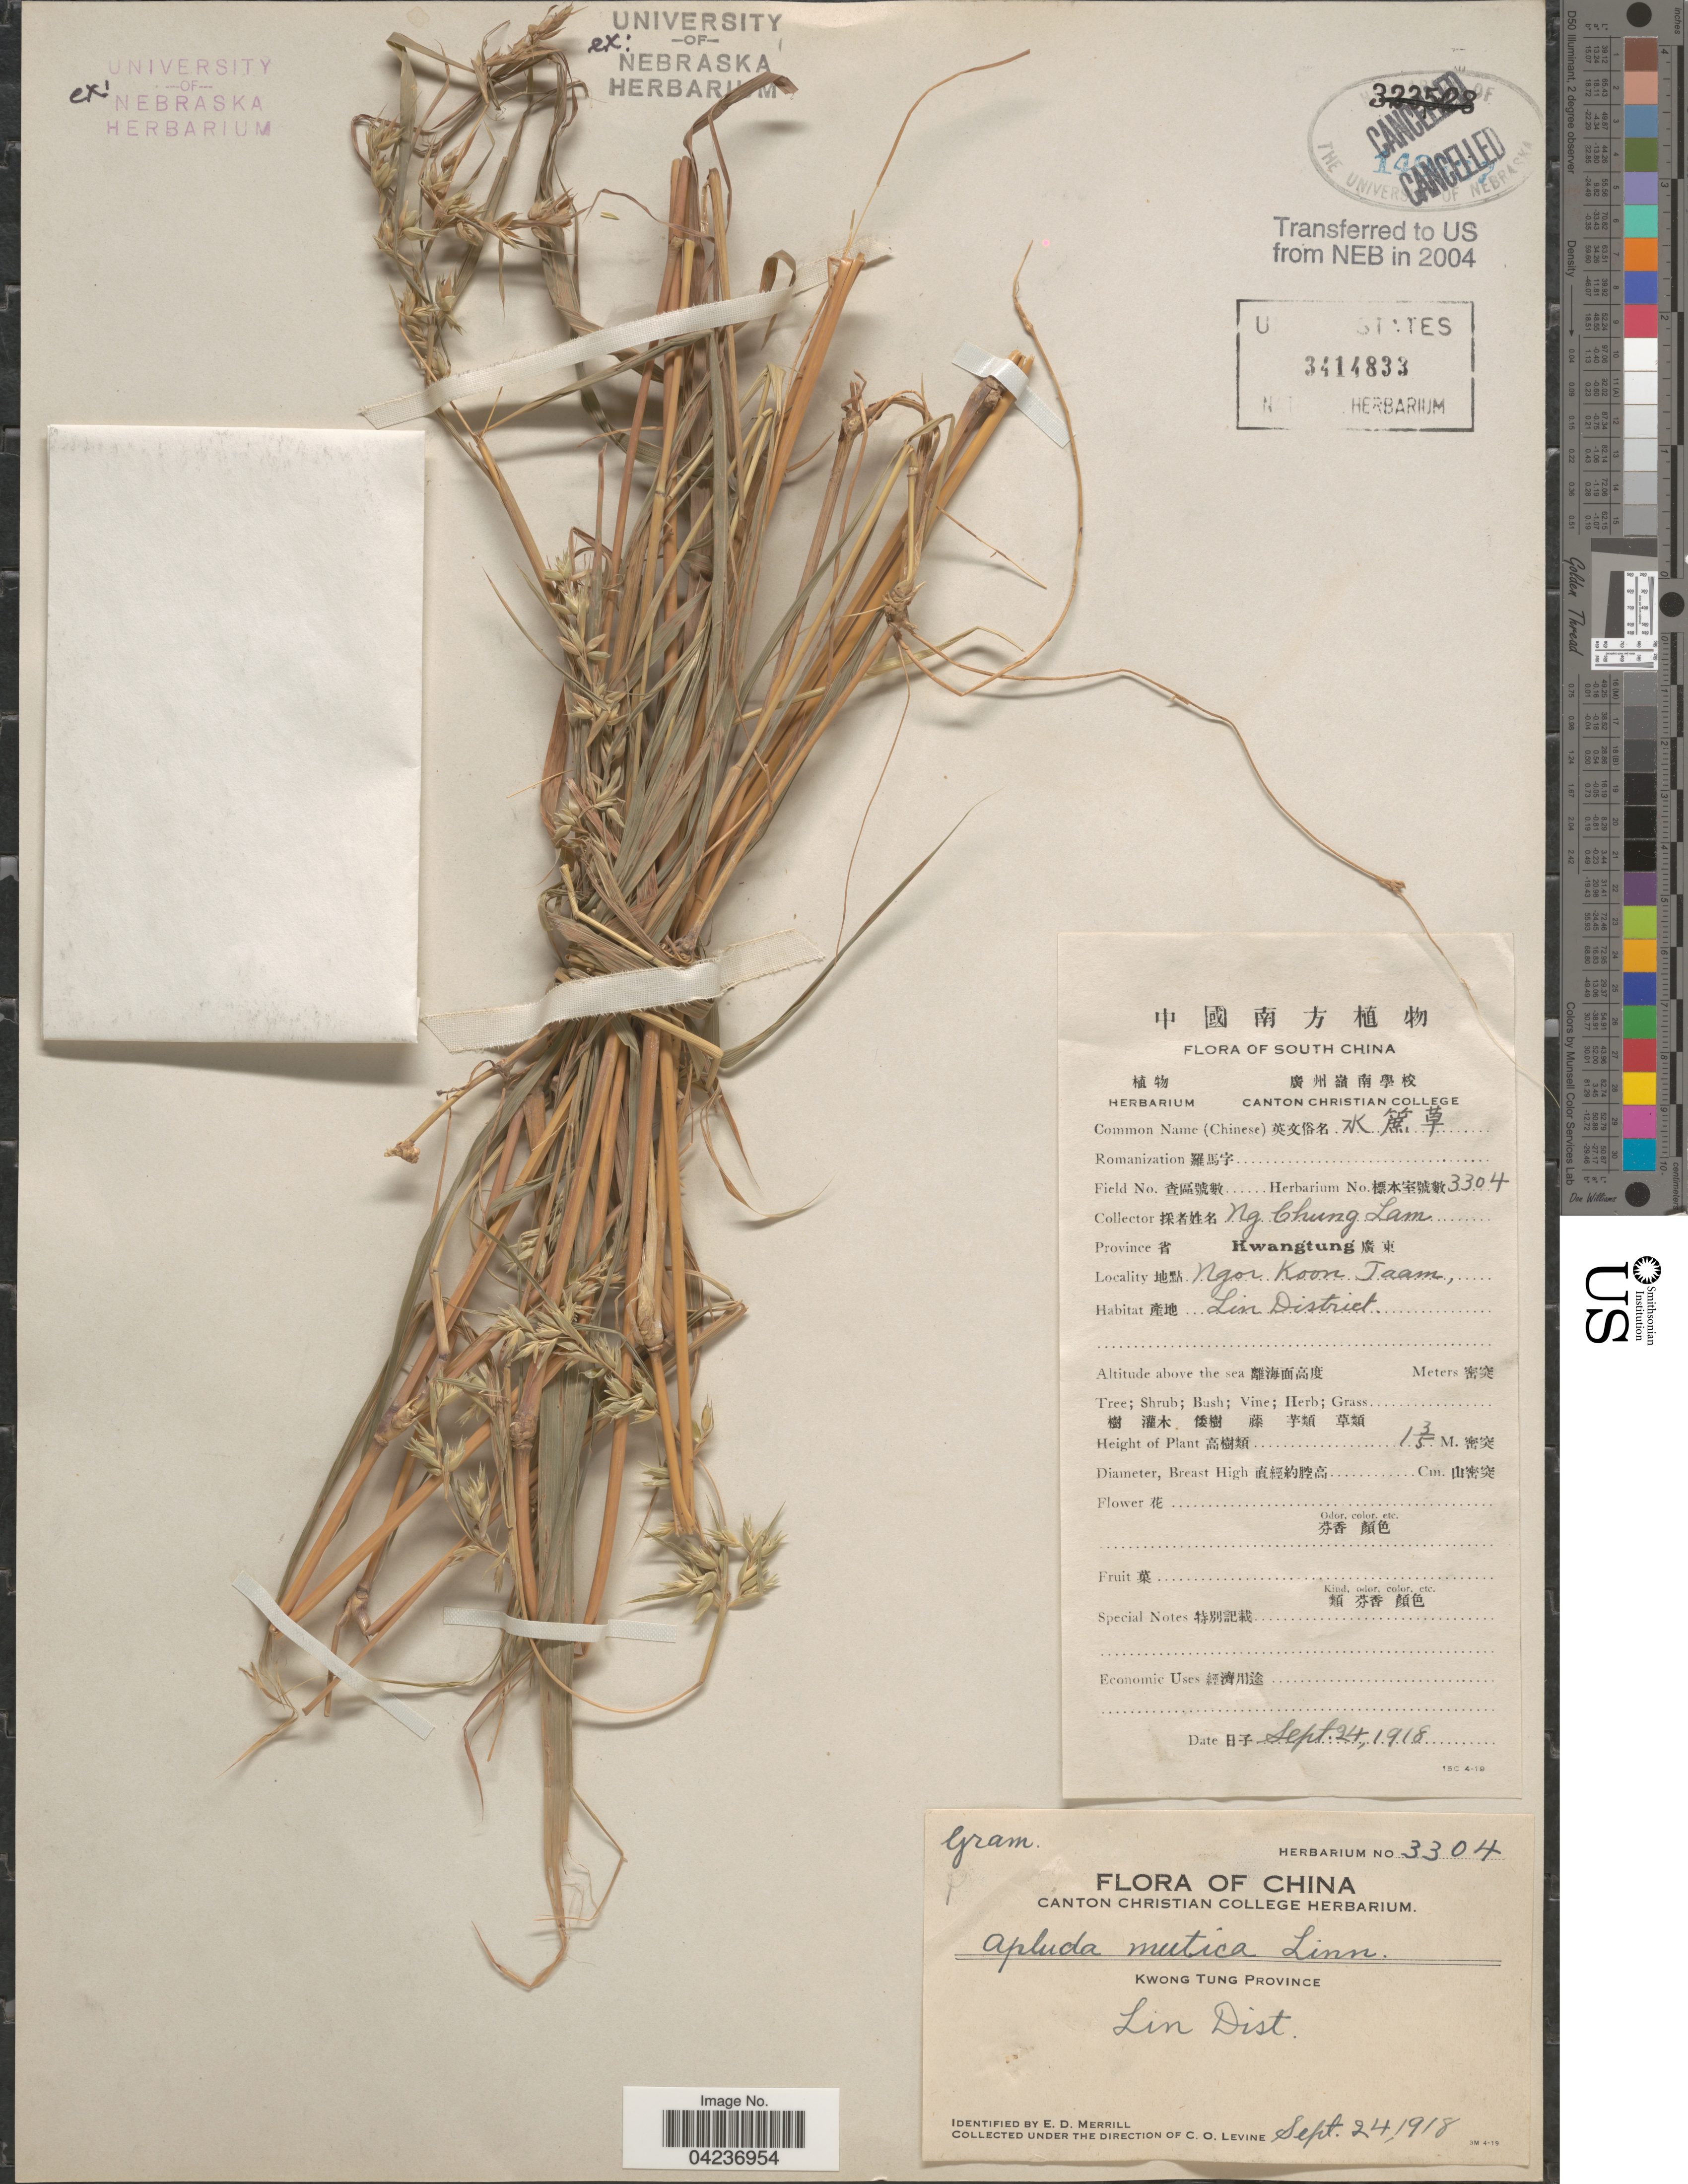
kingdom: Plantae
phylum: Tracheophyta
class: Liliopsida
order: Poales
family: Poaceae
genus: Apluda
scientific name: Apluda mutica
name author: L.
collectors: C. O. Levine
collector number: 3304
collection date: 1918-09-24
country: China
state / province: Guangdong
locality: Kwong Tung Province. Lin District. Ngoi Koon Taam.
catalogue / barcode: US 3414833